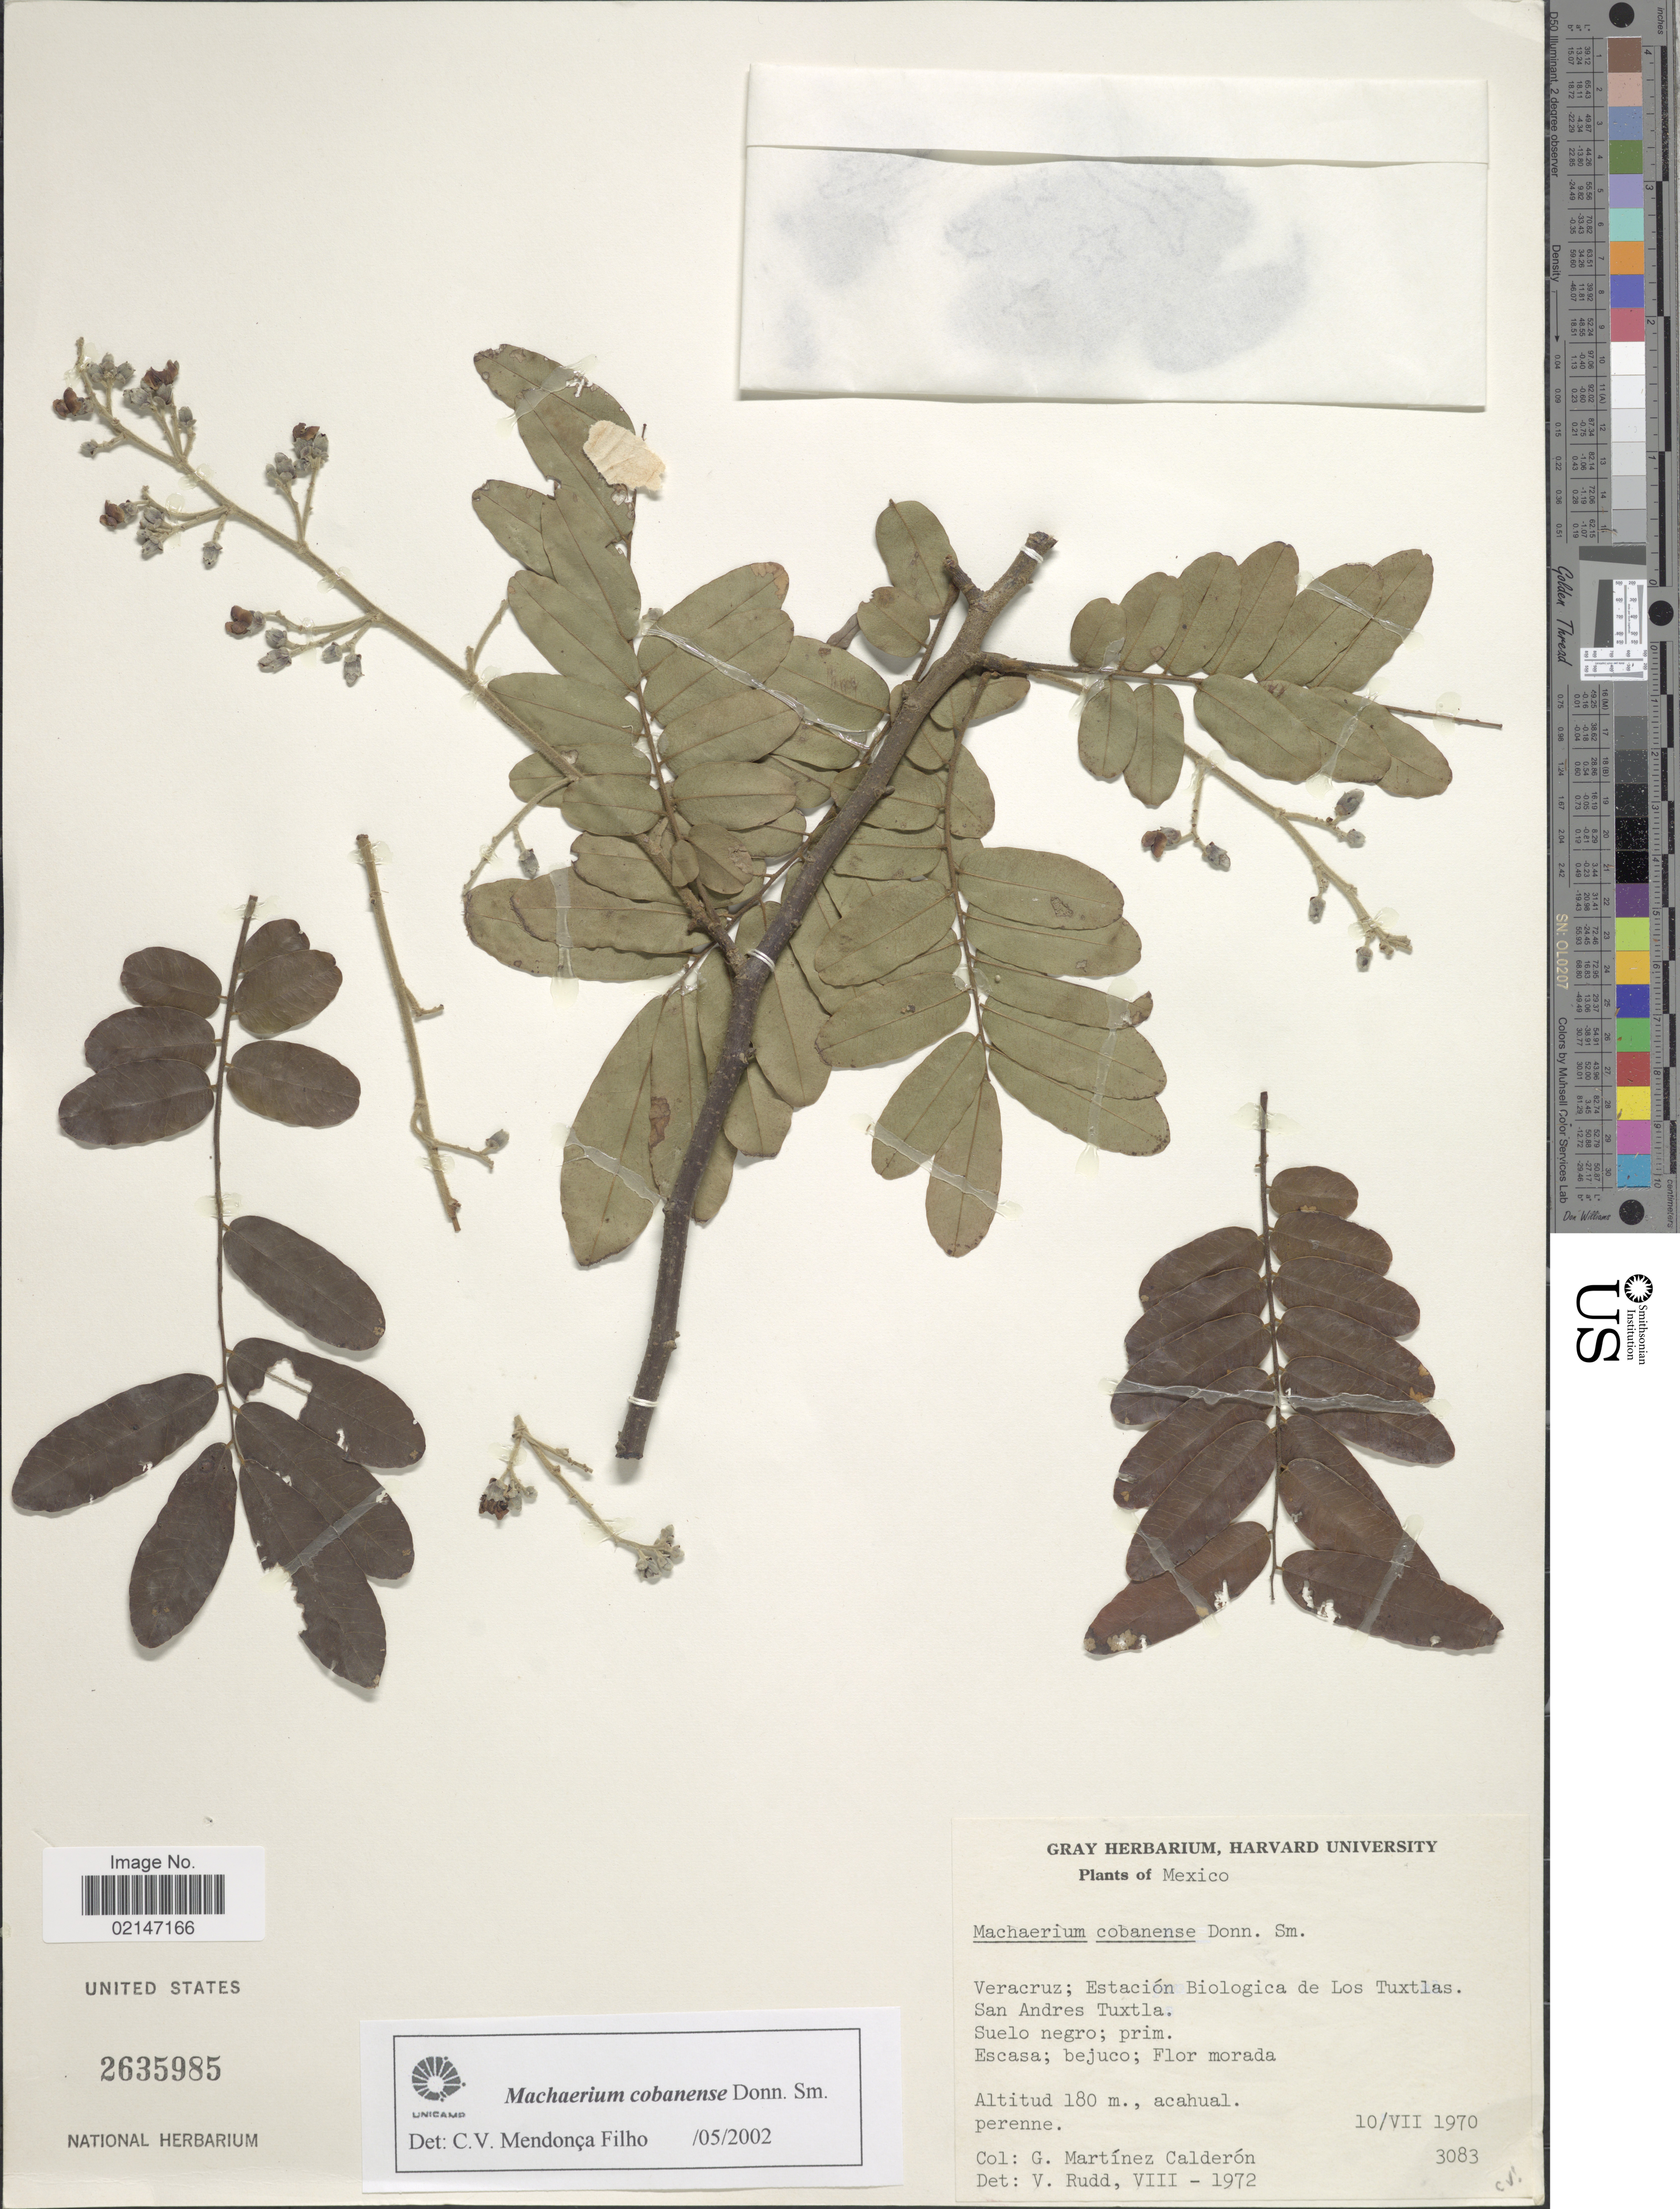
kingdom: Plantae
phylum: Tracheophyta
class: Magnoliopsida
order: Fabales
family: Fabaceae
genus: Machaerium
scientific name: Machaerium cobanense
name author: Donn. Sm.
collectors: G. Martínez Calderón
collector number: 3083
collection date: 1970-07-10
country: Mexico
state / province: Veracruz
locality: Veracruz; Estación Biologica de Los Tuxtlas. San Andres Tuxtla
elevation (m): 180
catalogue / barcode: US 2635985